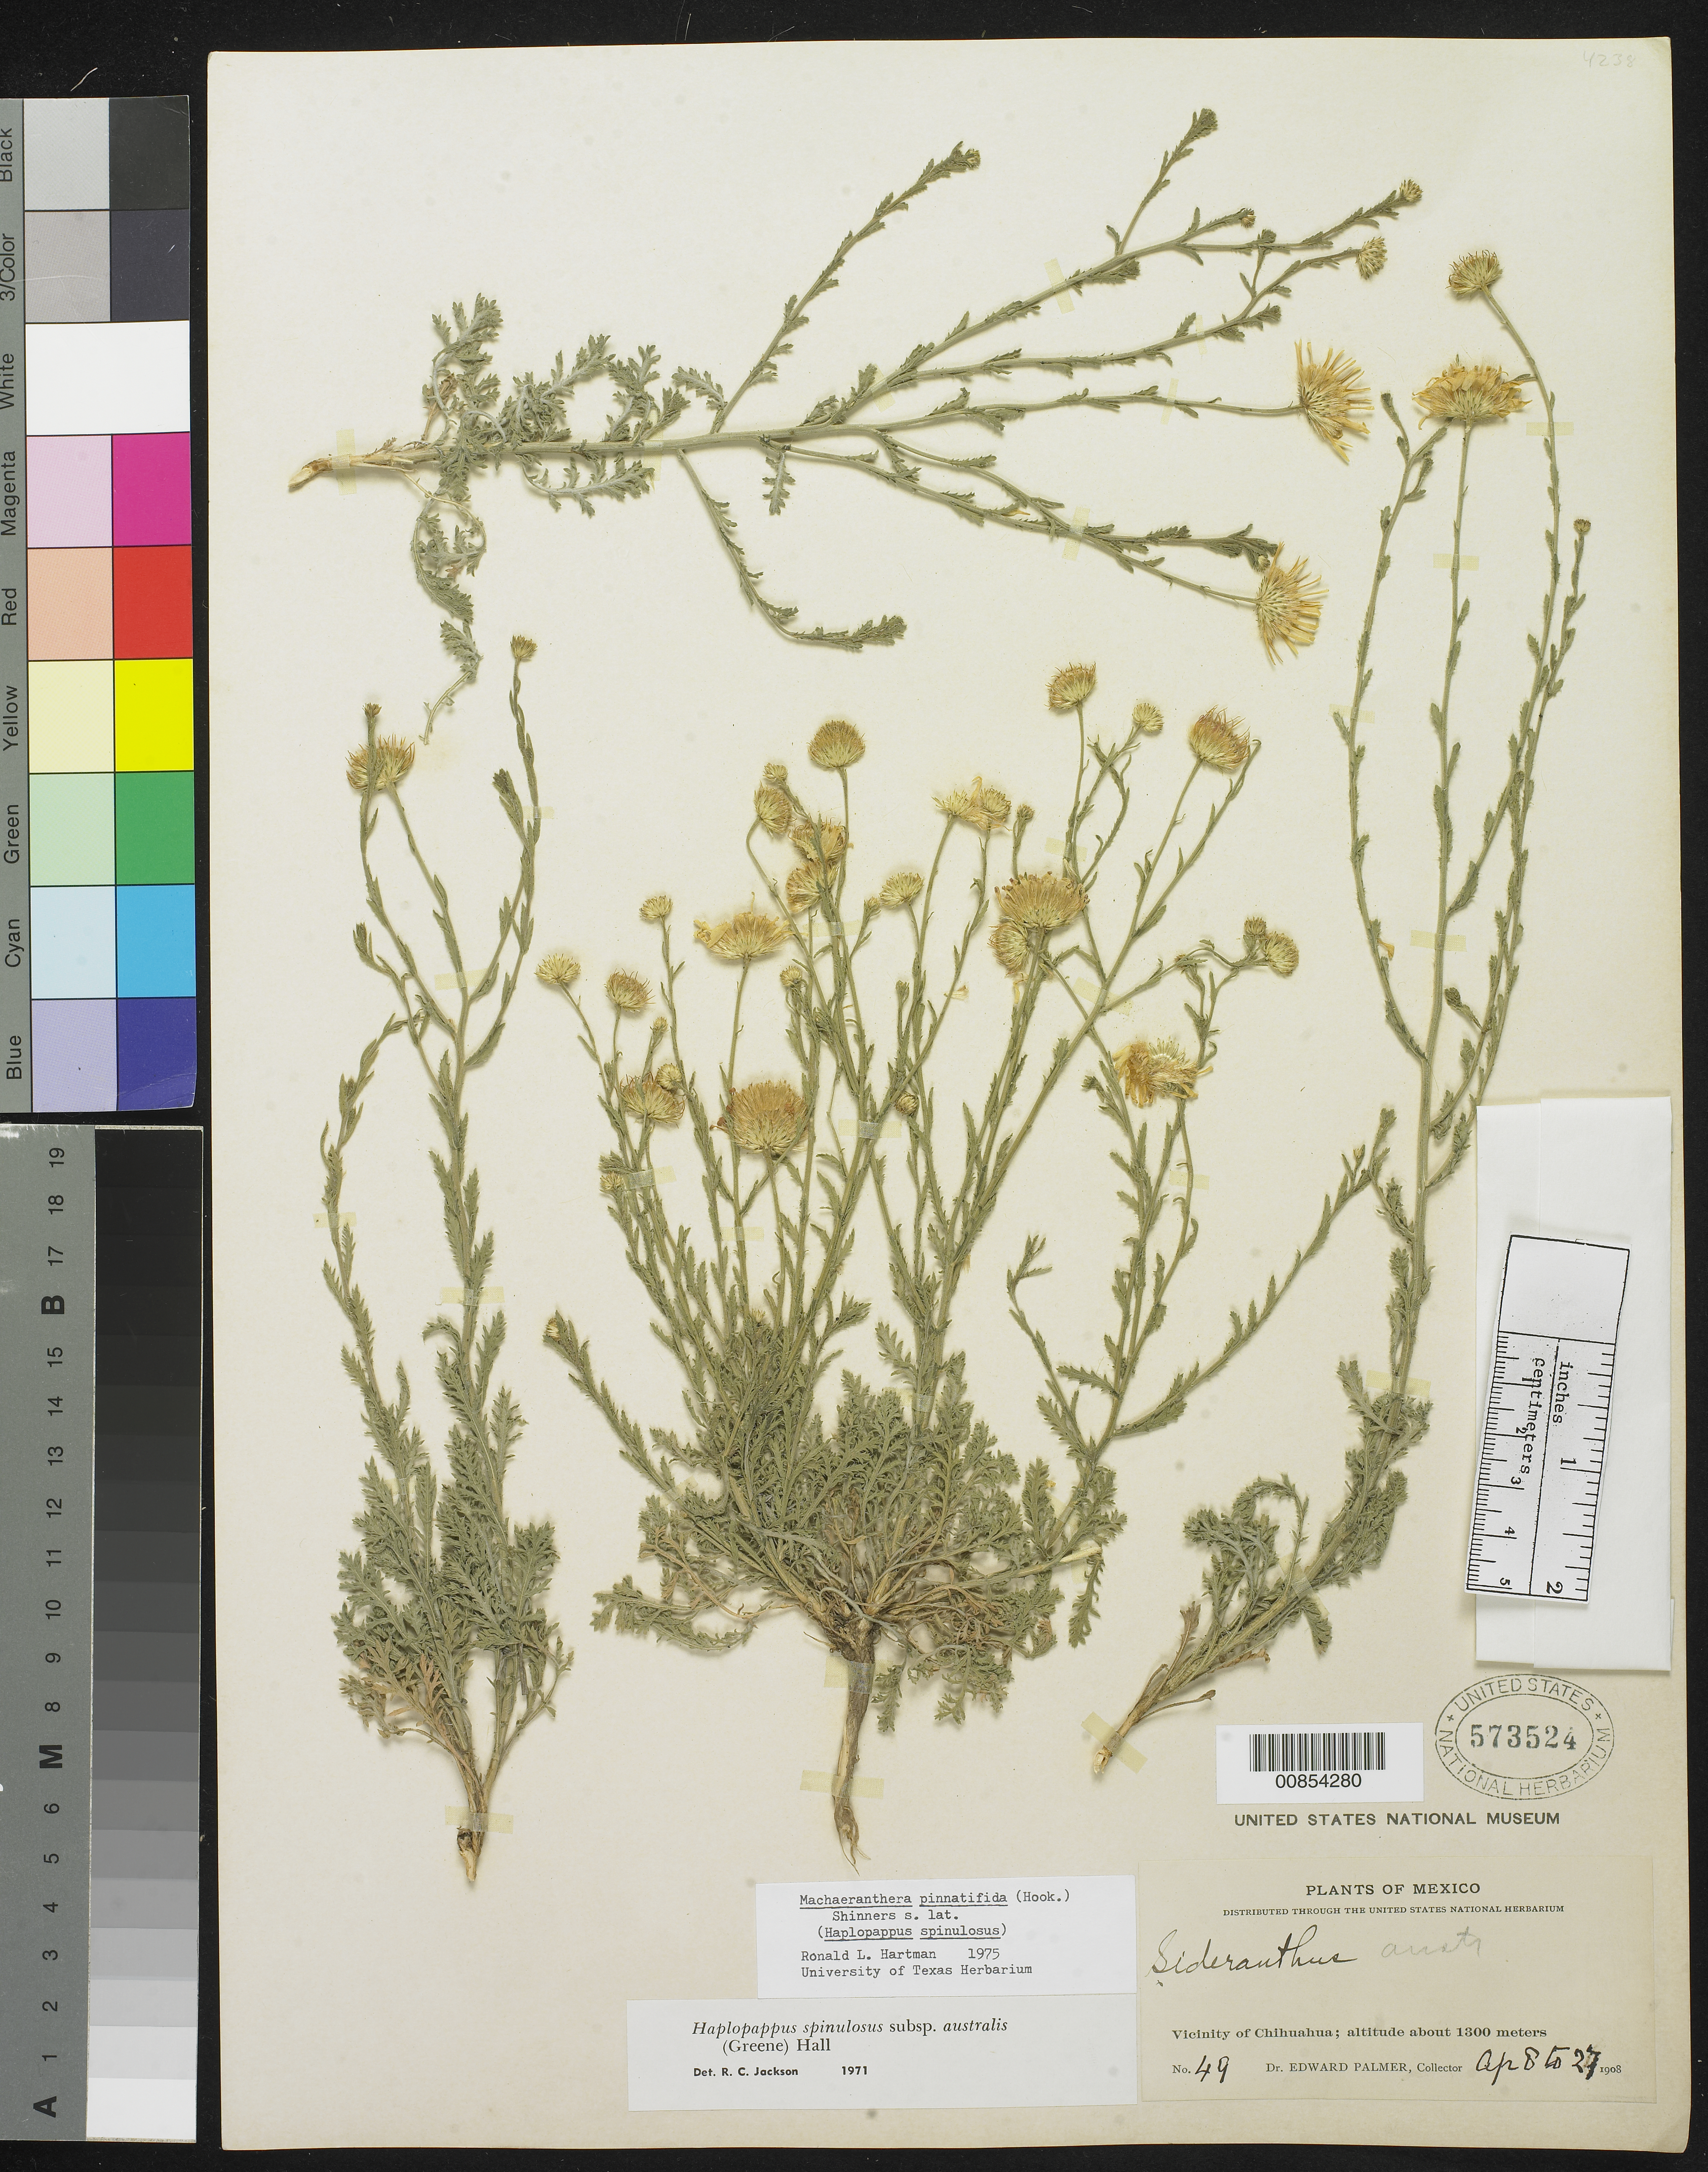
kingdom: Plantae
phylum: Tracheophyta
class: Magnoliopsida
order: Asterales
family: Asteraceae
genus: Machaeranthera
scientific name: Machaeranthera pinnatifida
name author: (Hook.) Shinners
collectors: E. Palmer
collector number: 49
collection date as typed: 08 Apr 1908 to 27 Apr 1908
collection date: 1908-04-08/1908-04-27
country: Mexico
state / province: Chihuahua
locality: Vicinity of Chihuahua.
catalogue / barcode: US 573524